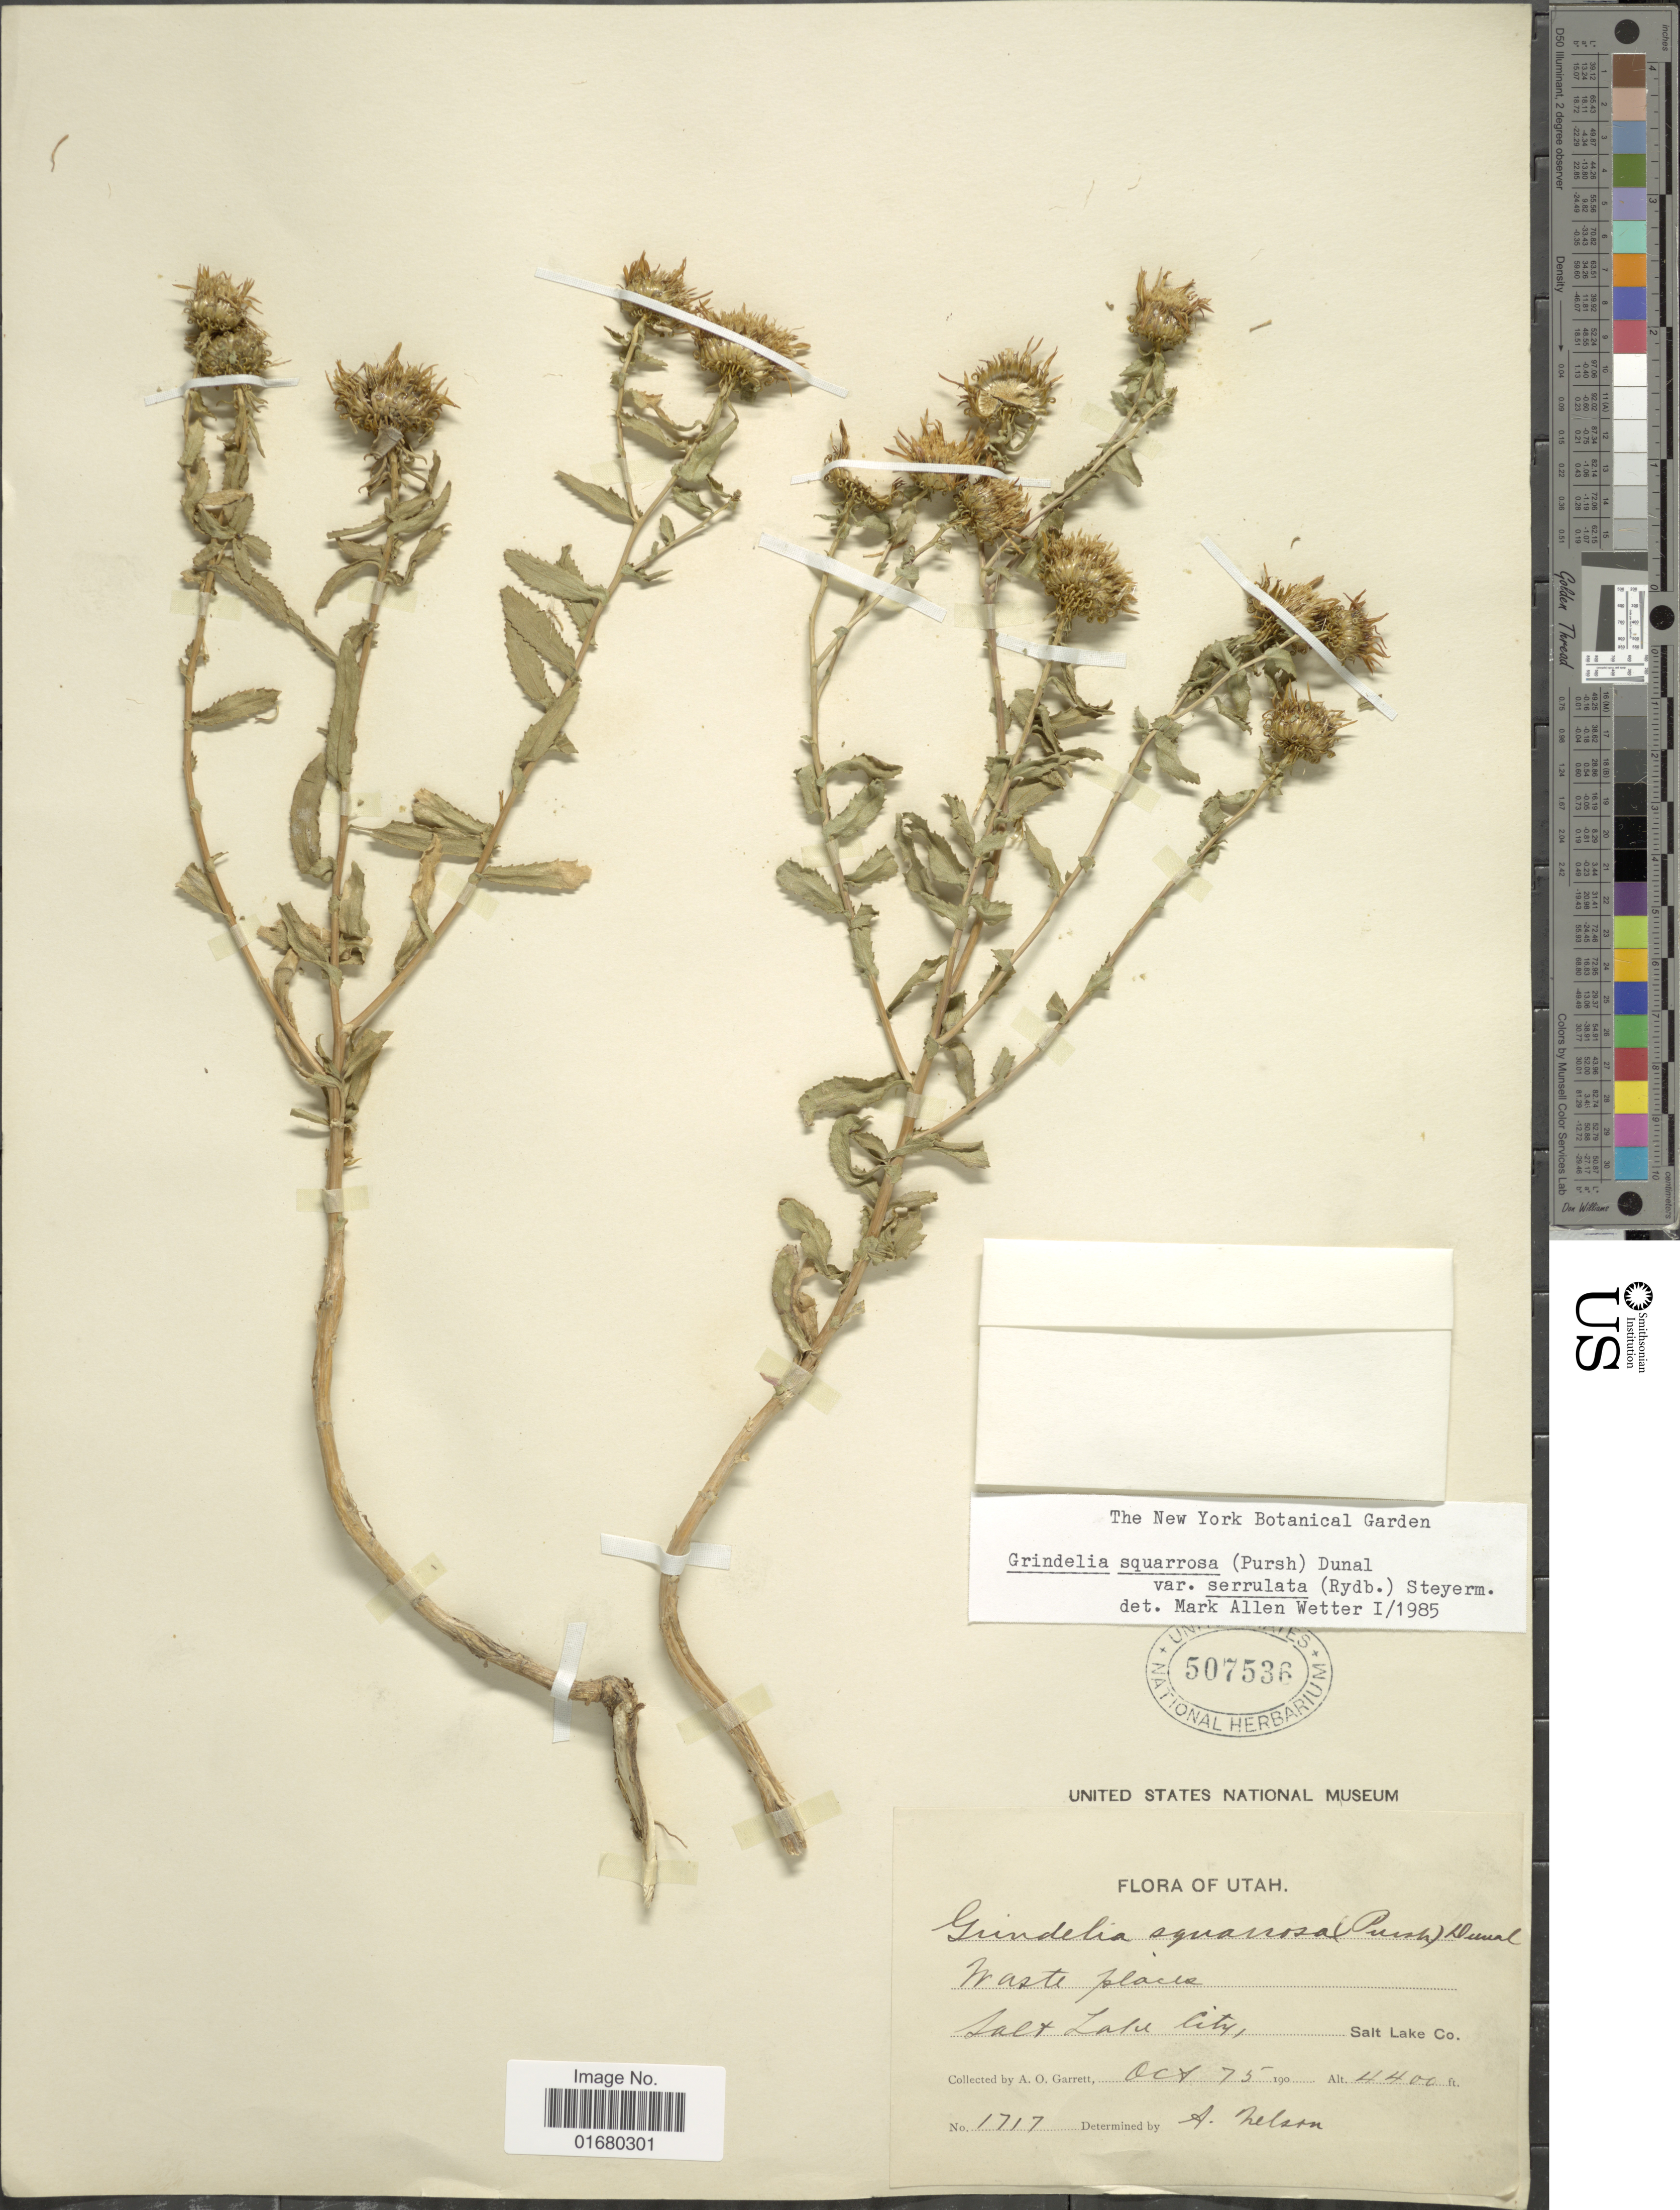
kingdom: Plantae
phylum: Tracheophyta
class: Magnoliopsida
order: Asterales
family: Asteraceae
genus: Grindelia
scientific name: Grindelia squarrosa var. serrulata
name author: (Rydb.) Steyerm.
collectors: A. O. Garrett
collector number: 1717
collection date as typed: Transcribed d/m/y: /10/75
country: United States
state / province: Utah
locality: Waste places, Salt Lake City, Salt Lake Co.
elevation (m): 1341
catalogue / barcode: US 507536